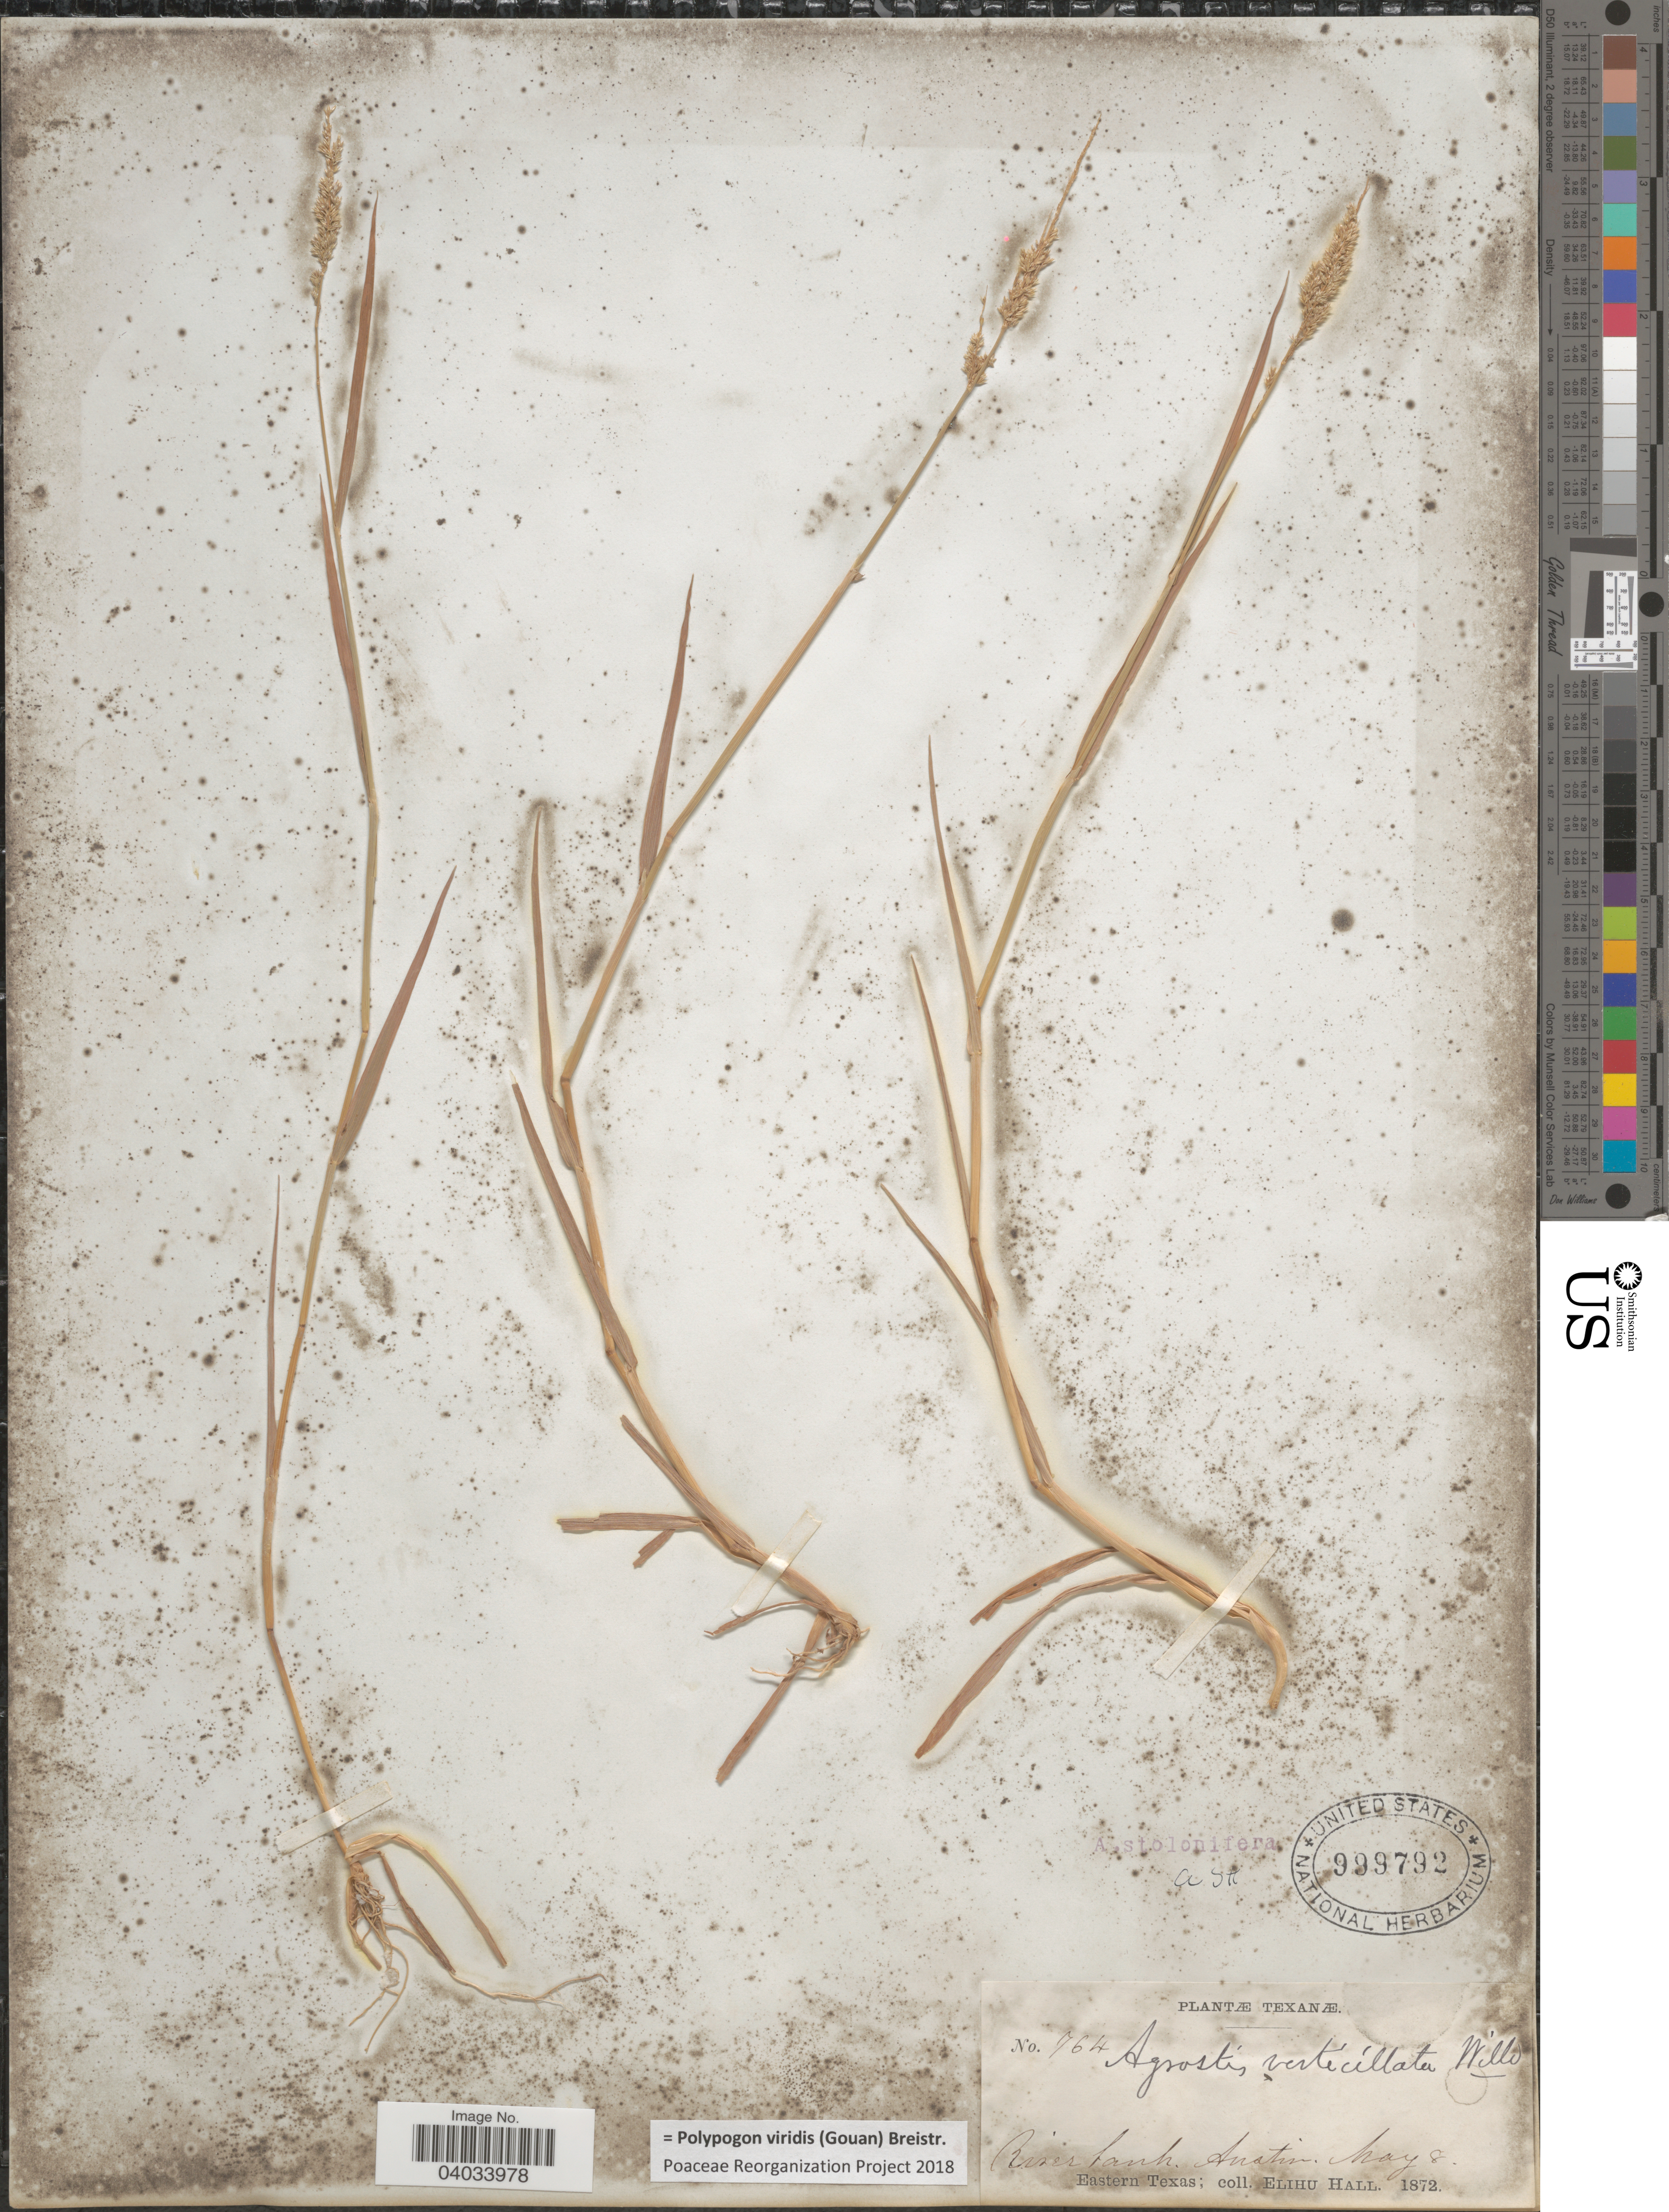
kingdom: Plantae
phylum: Tracheophyta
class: Liliopsida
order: Poales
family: Poaceae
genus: Polypogon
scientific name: Polypogon viridis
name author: (Gouan) Breistroffer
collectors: E. Hall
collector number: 764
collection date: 1872-05-08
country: United States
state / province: Texas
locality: Austin. Eastern Texas.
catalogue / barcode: US 999792